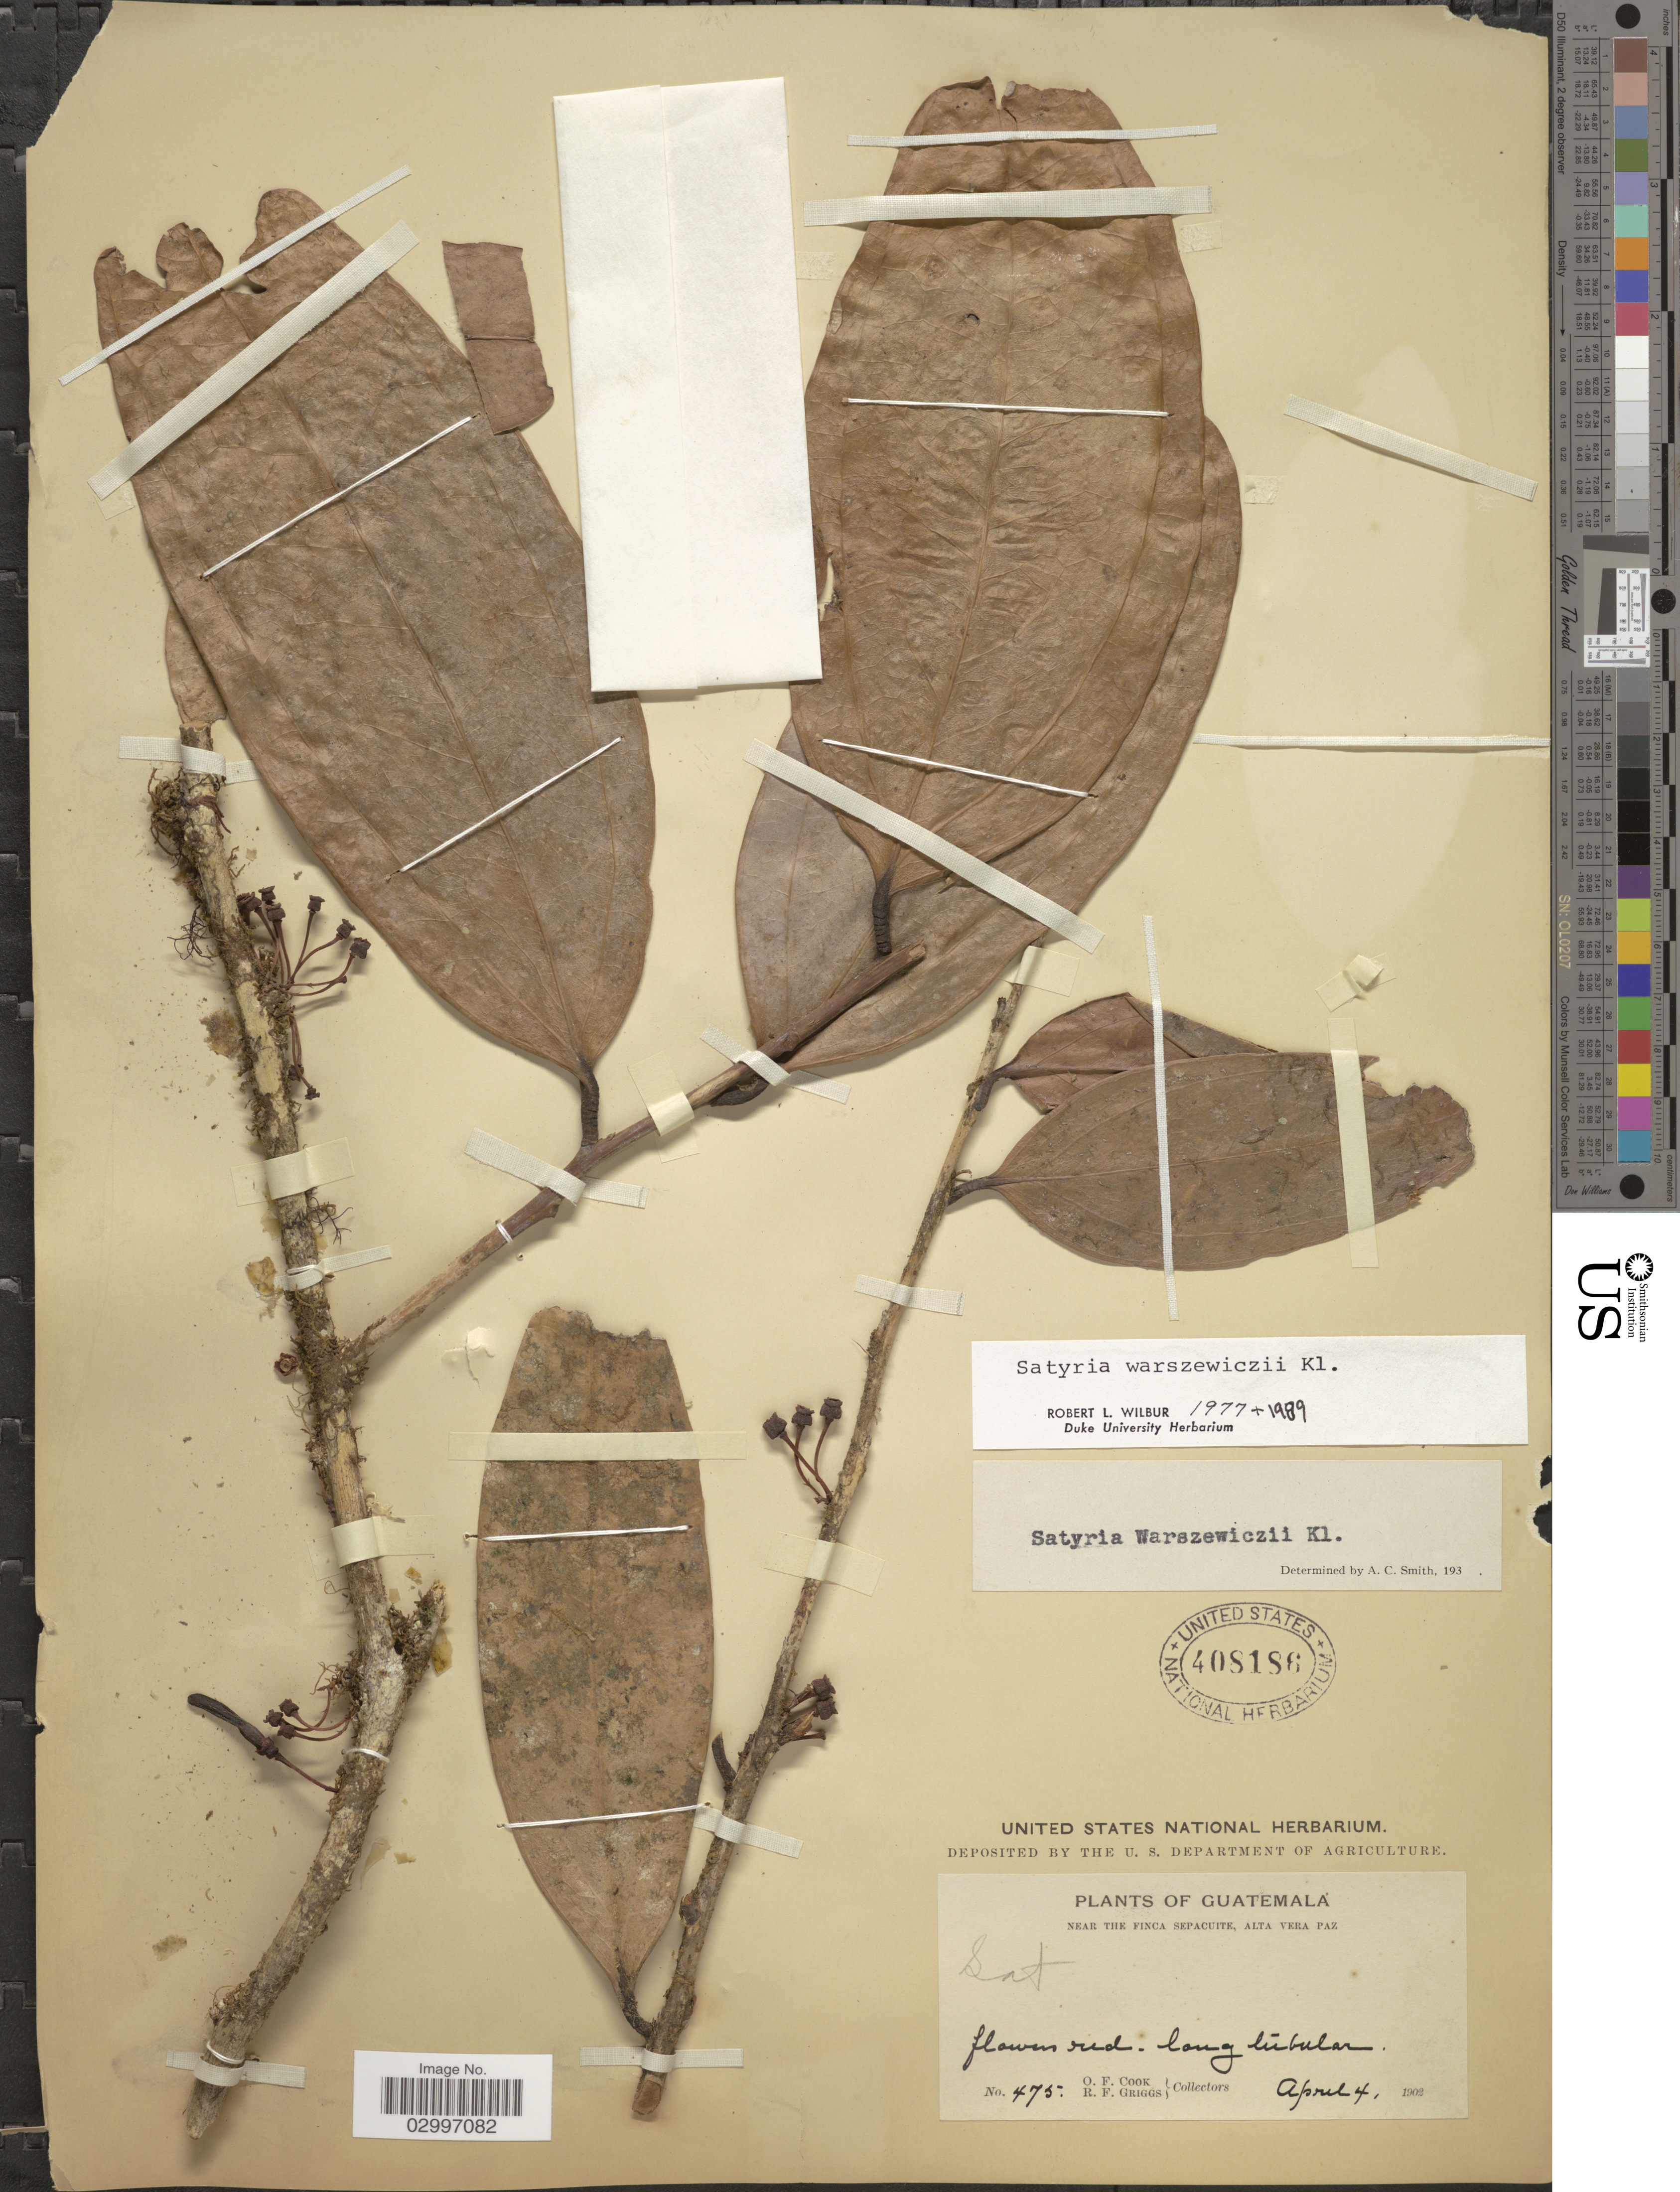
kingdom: Plantae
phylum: Tracheophyta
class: Magnoliopsida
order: Ericales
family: Ericaceae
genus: Satyria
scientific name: Satyria warszewiczii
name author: Klotzsch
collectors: O. F. Cook & R. F. Griggs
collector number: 475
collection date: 1902-04-04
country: Guatemala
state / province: Alta Verapaz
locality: Near The Finca Sepacuite, Alta Vera Paz.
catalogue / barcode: US 408186